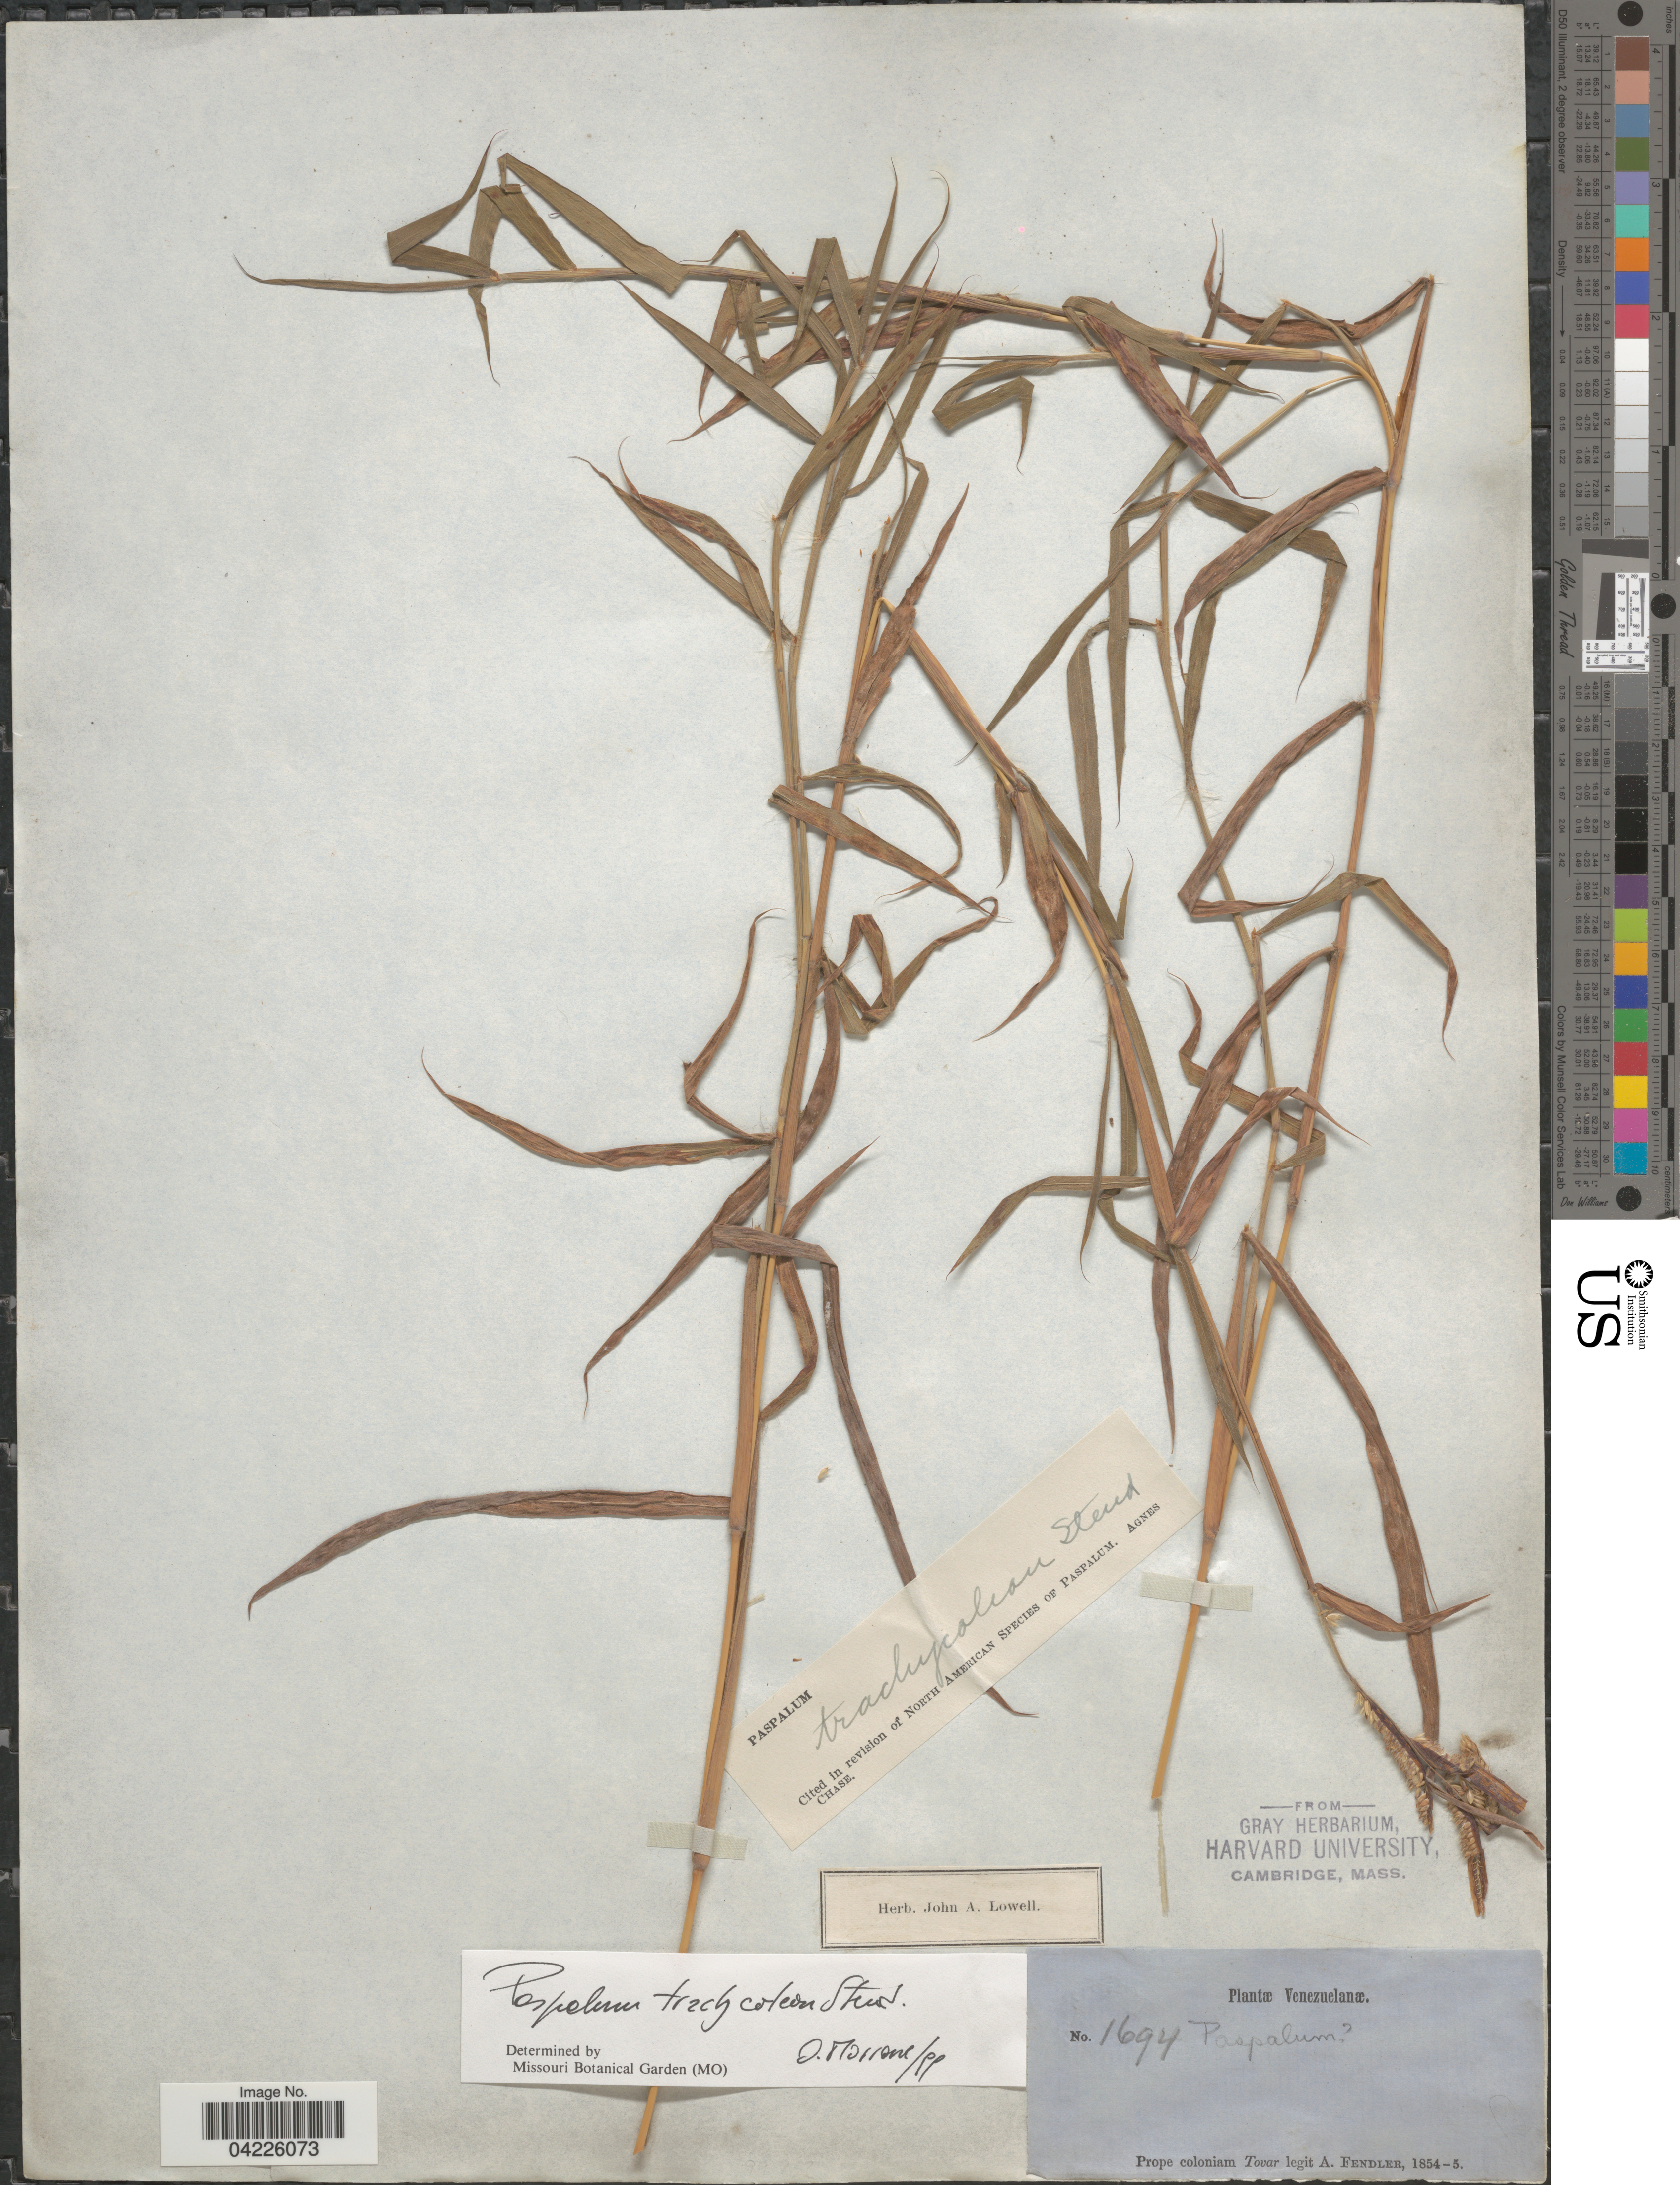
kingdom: Plantae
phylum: Tracheophyta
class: Liliopsida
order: Poales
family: Poaceae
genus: Paspalum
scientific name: Paspalum trachycoleon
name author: Steud.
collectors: A. Fendler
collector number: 1694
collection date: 1854/1855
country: Venezuela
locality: Prope coloniam Tovar.